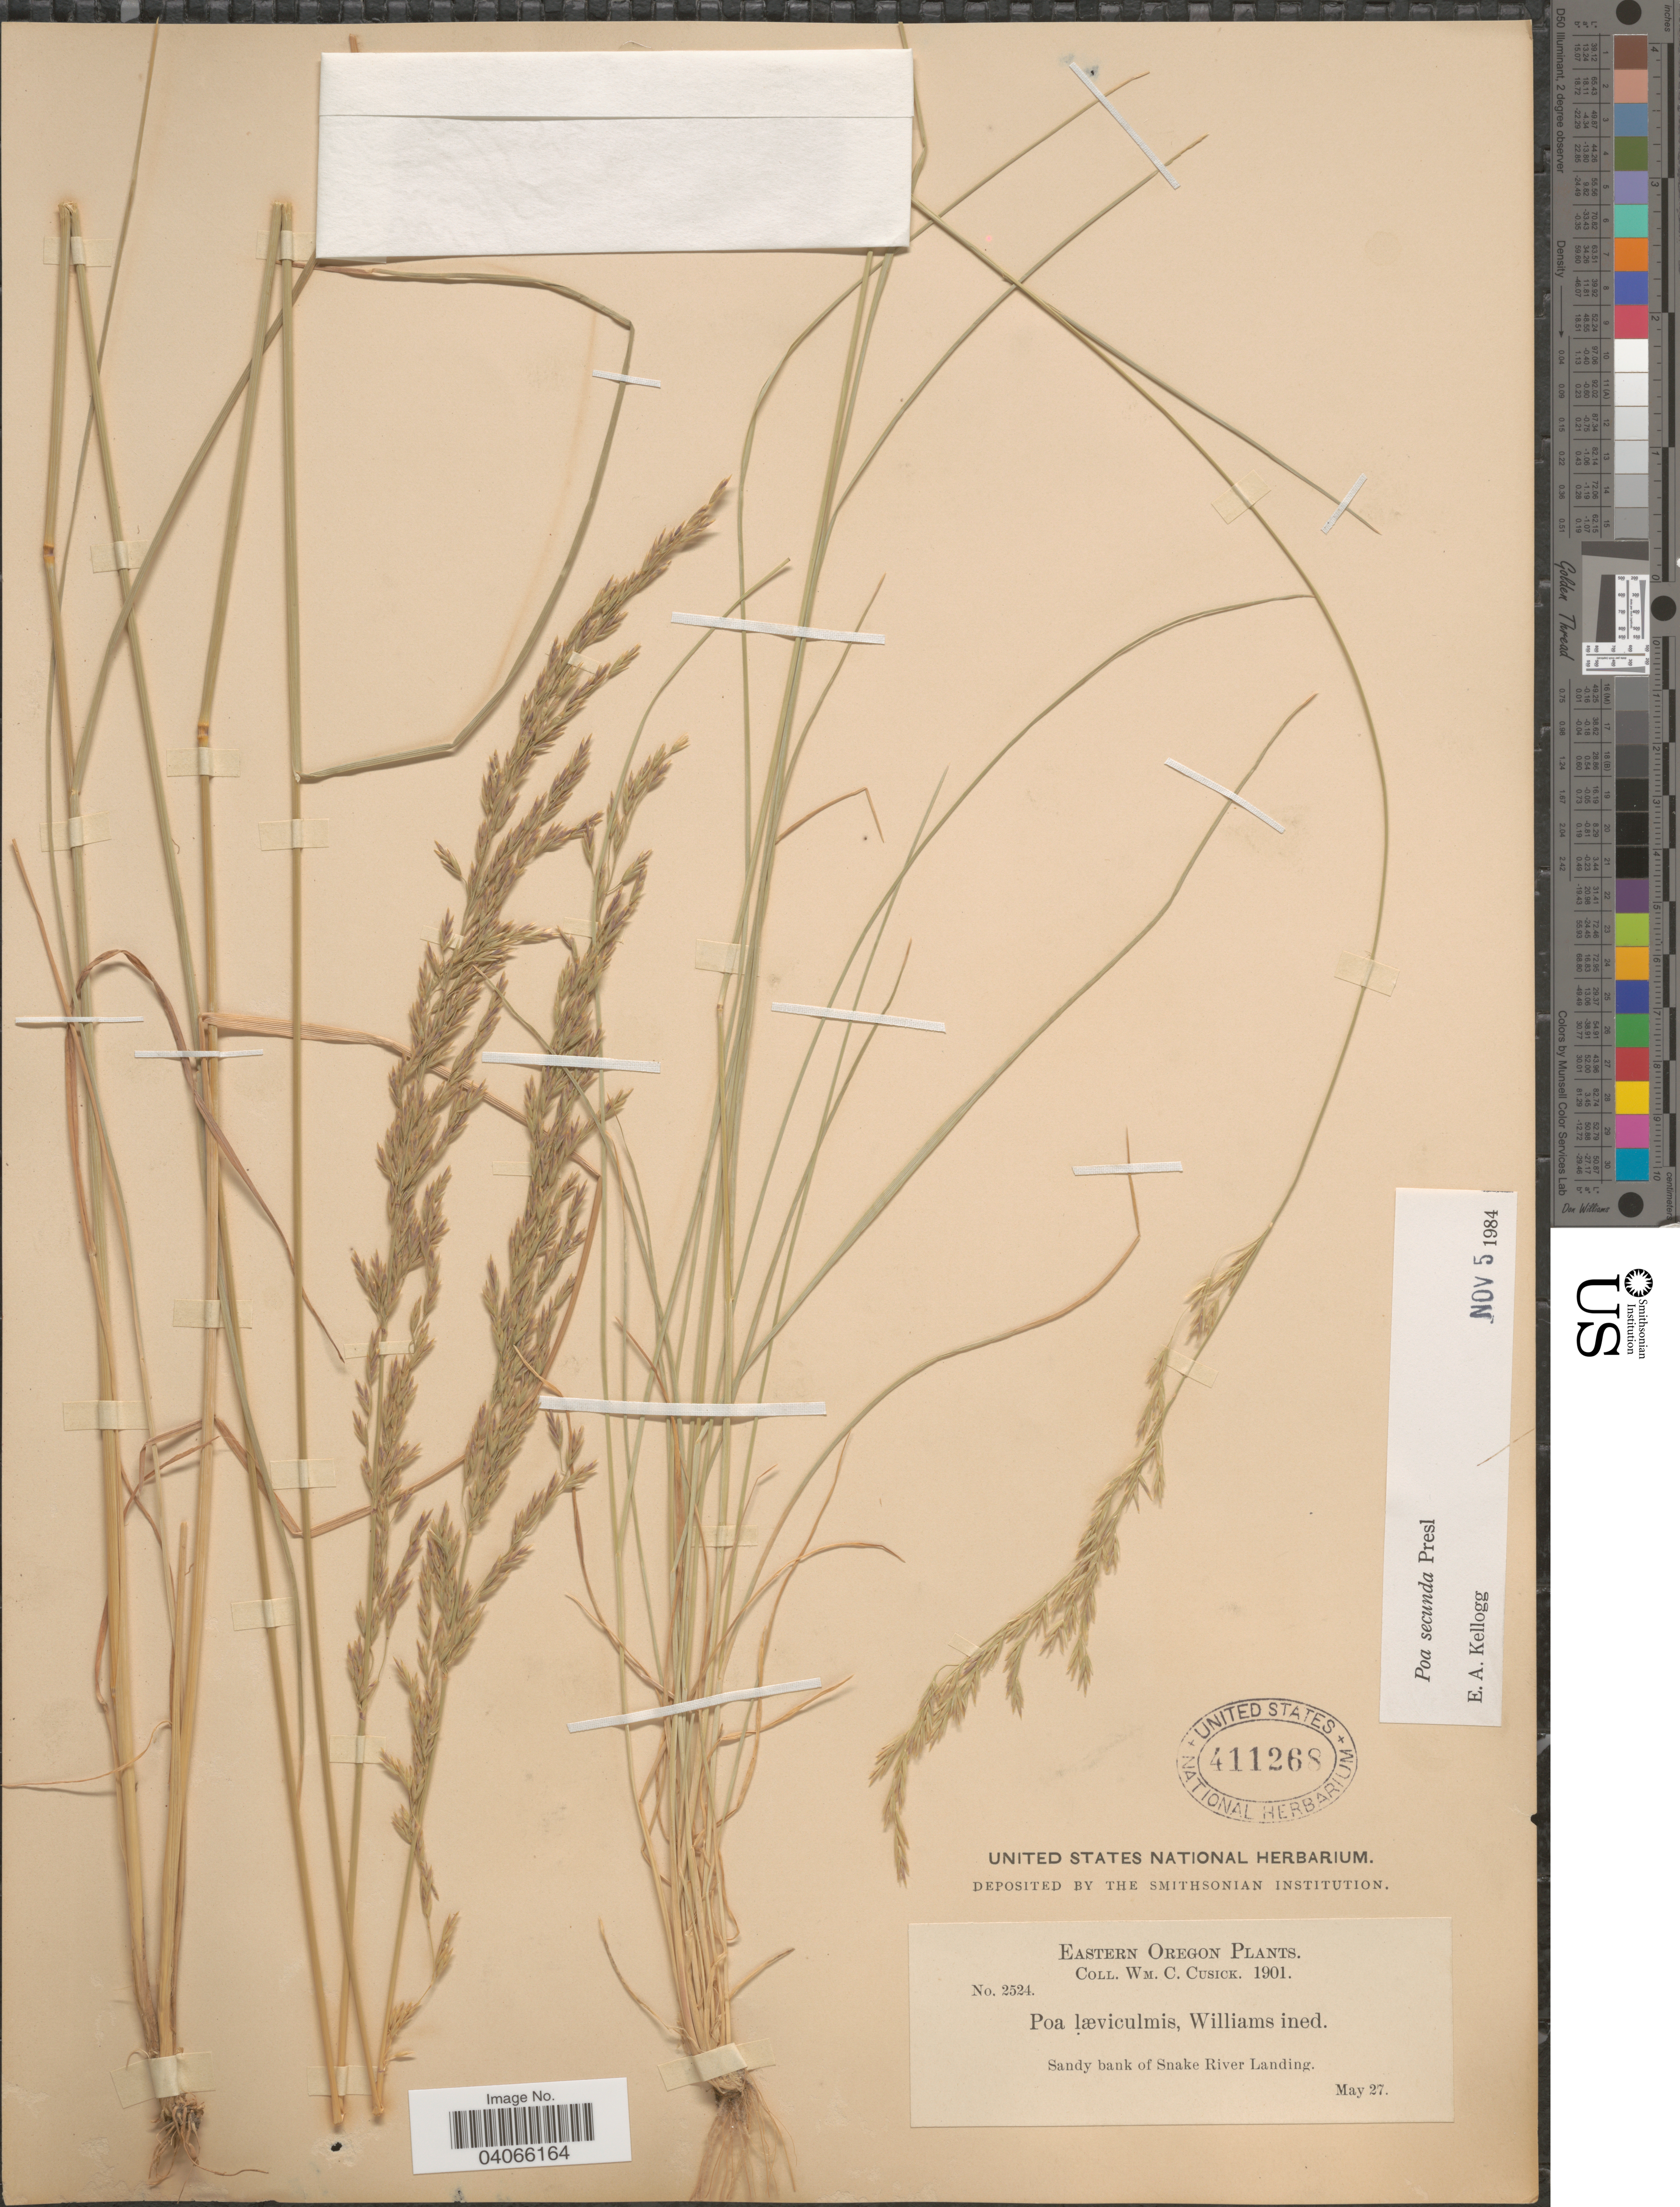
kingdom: Plantae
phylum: Tracheophyta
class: Liliopsida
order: Poales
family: Poaceae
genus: Poa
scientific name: Poa secunda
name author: J. Presl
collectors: W. C. Cusick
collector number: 2524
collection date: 1901-05-27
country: United States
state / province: Oregon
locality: Eastern Oregon. Sandy bank of Snake River Landing.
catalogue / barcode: US 411268